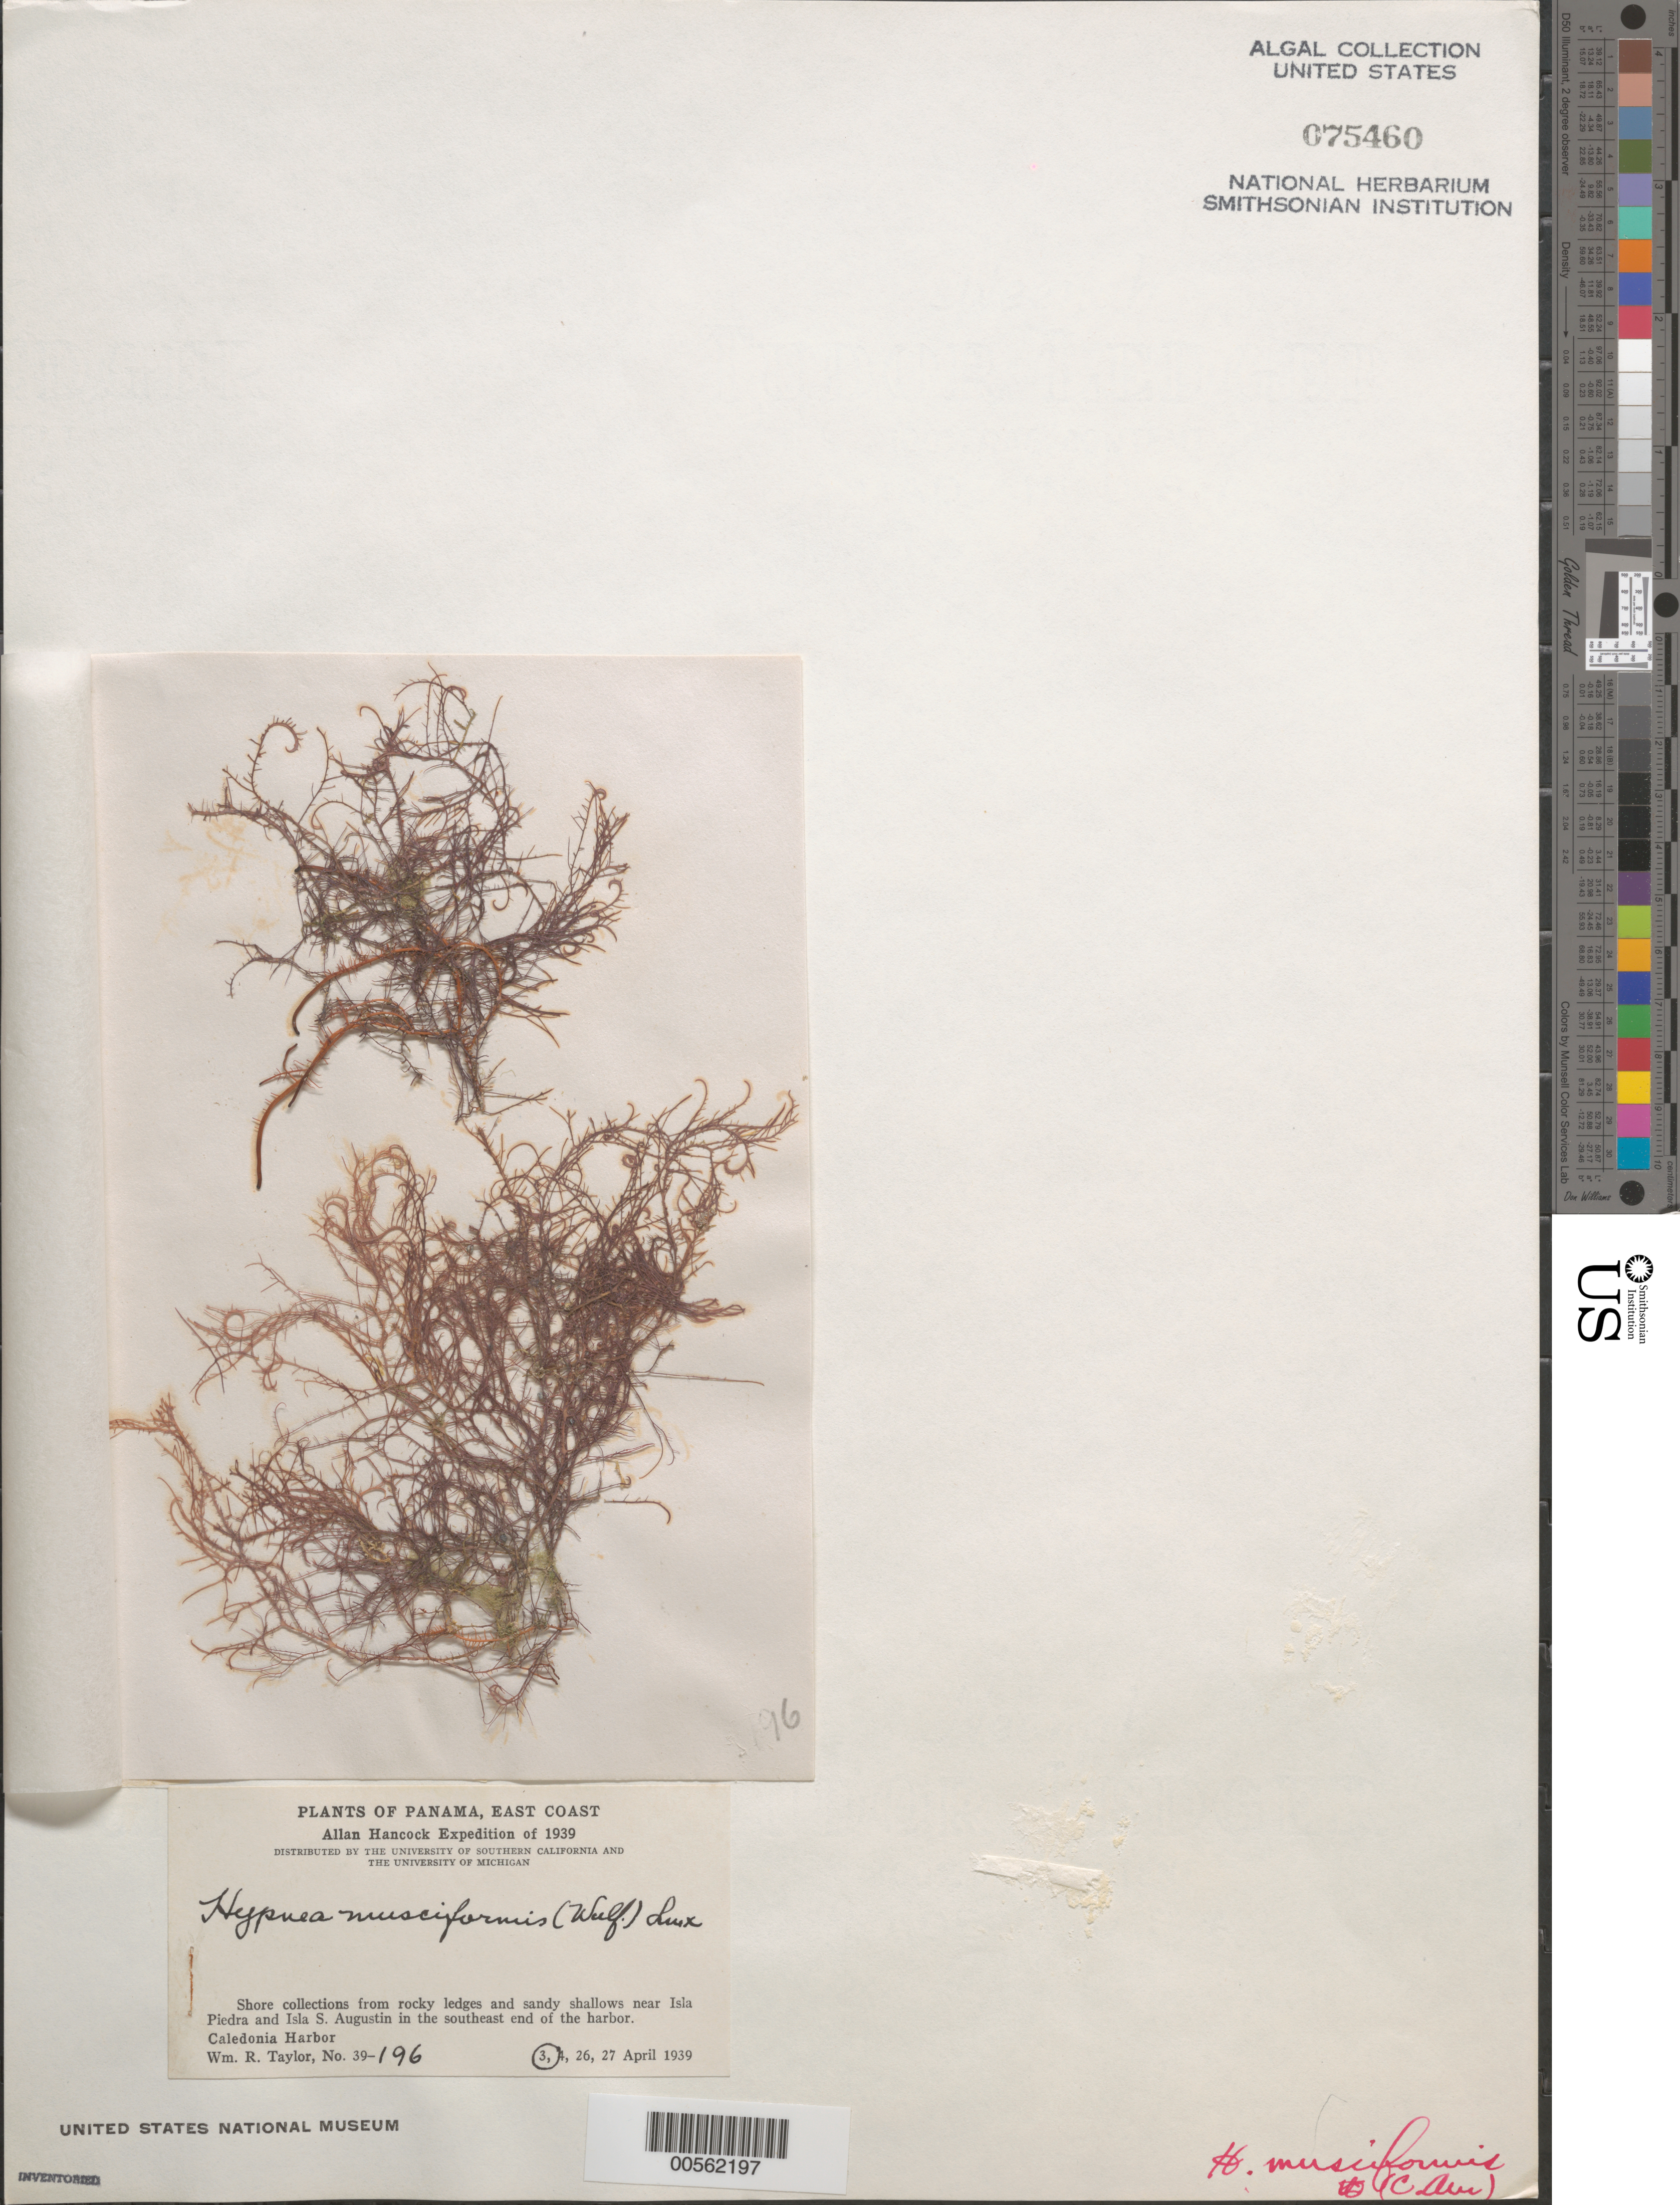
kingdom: Plantae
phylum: Rhodophyta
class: Florideophyceae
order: Gigartinales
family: Cystocloniaceae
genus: Hypnea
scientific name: Hypnea musciformis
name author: (Wulfen) J.V.Lamouroux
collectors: W. R. Taylor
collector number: WRT 39-196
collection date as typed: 03 Apr 1939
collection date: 1939-04-03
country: Panama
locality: Southeast Caledonia Harbor, near Isla Piedra and Isla San Augustin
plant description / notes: Allan Hancock Expedition of 1939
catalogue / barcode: US 75460